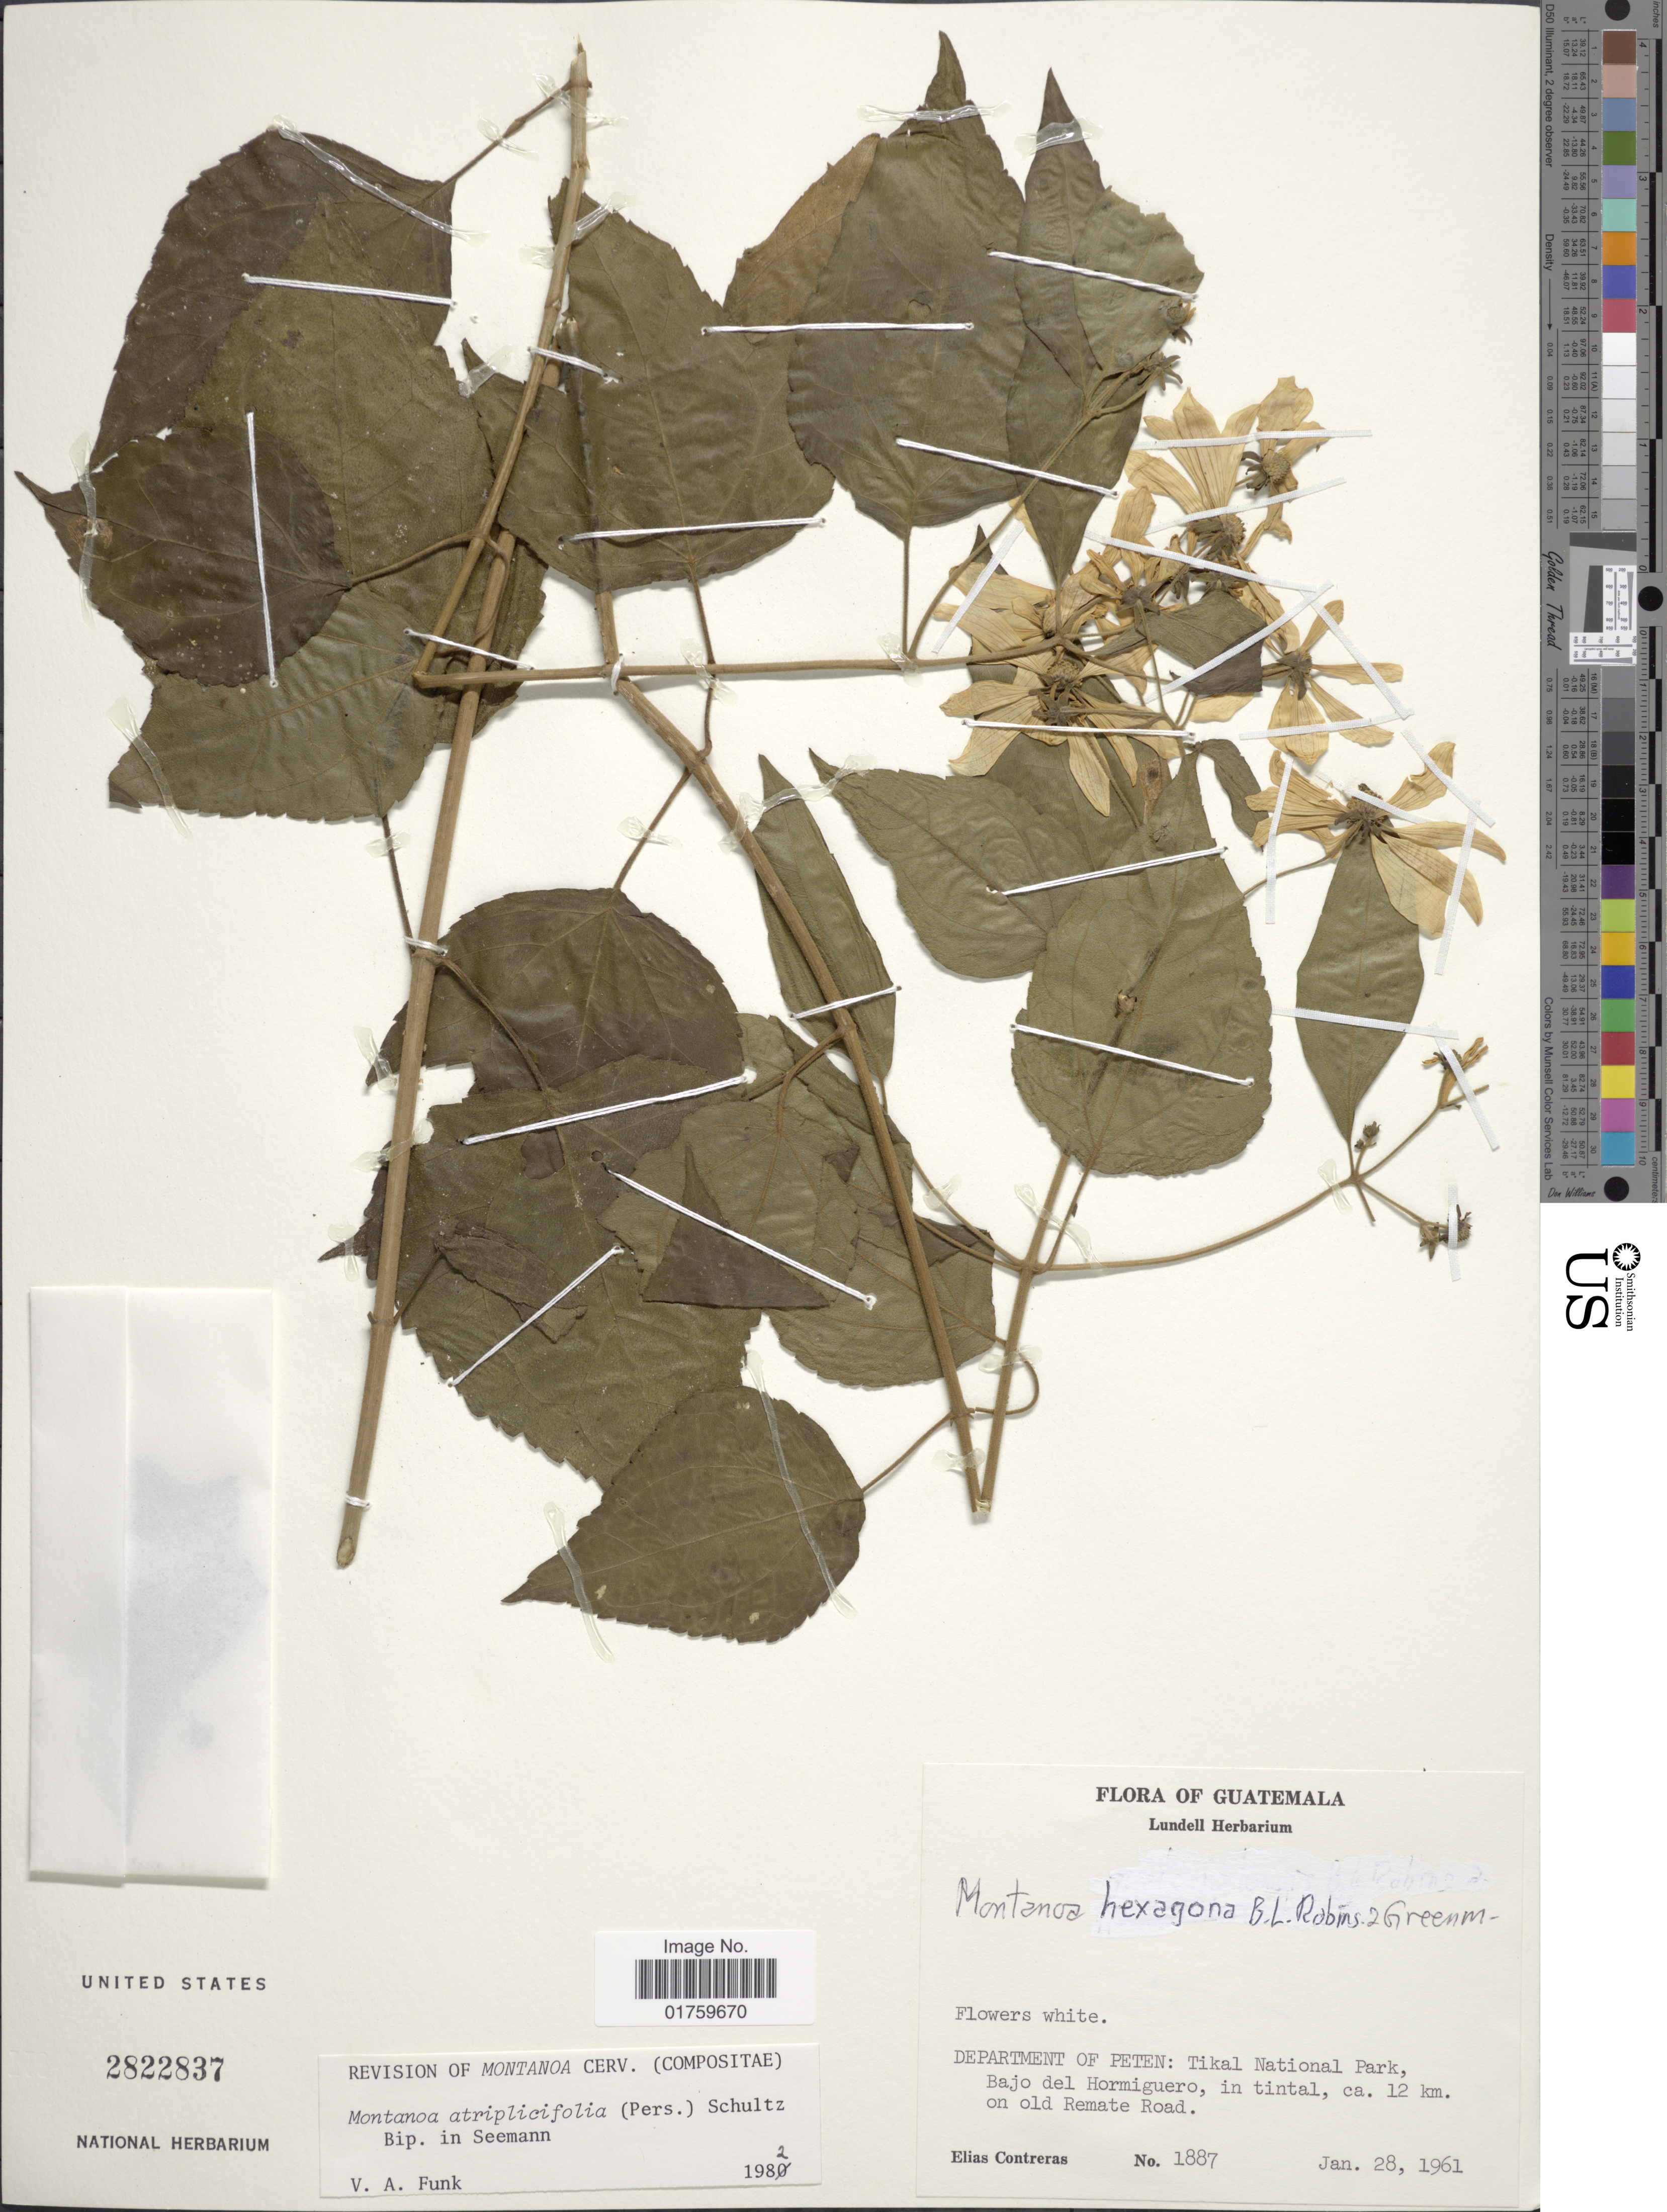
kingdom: Plantae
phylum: Tracheophyta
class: Magnoliopsida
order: Asterales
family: Asteraceae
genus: Montanoa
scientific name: Montanoa atriplicifolia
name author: (Pers.) Sch. Bip.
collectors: E. Contreras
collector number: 1887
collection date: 1961-01-28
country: Guatemala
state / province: El Petén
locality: Tikal National Park, Bajo del Hormiguero, in tintal, ca. 12 km. on old Remate Road.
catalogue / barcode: US 2822837